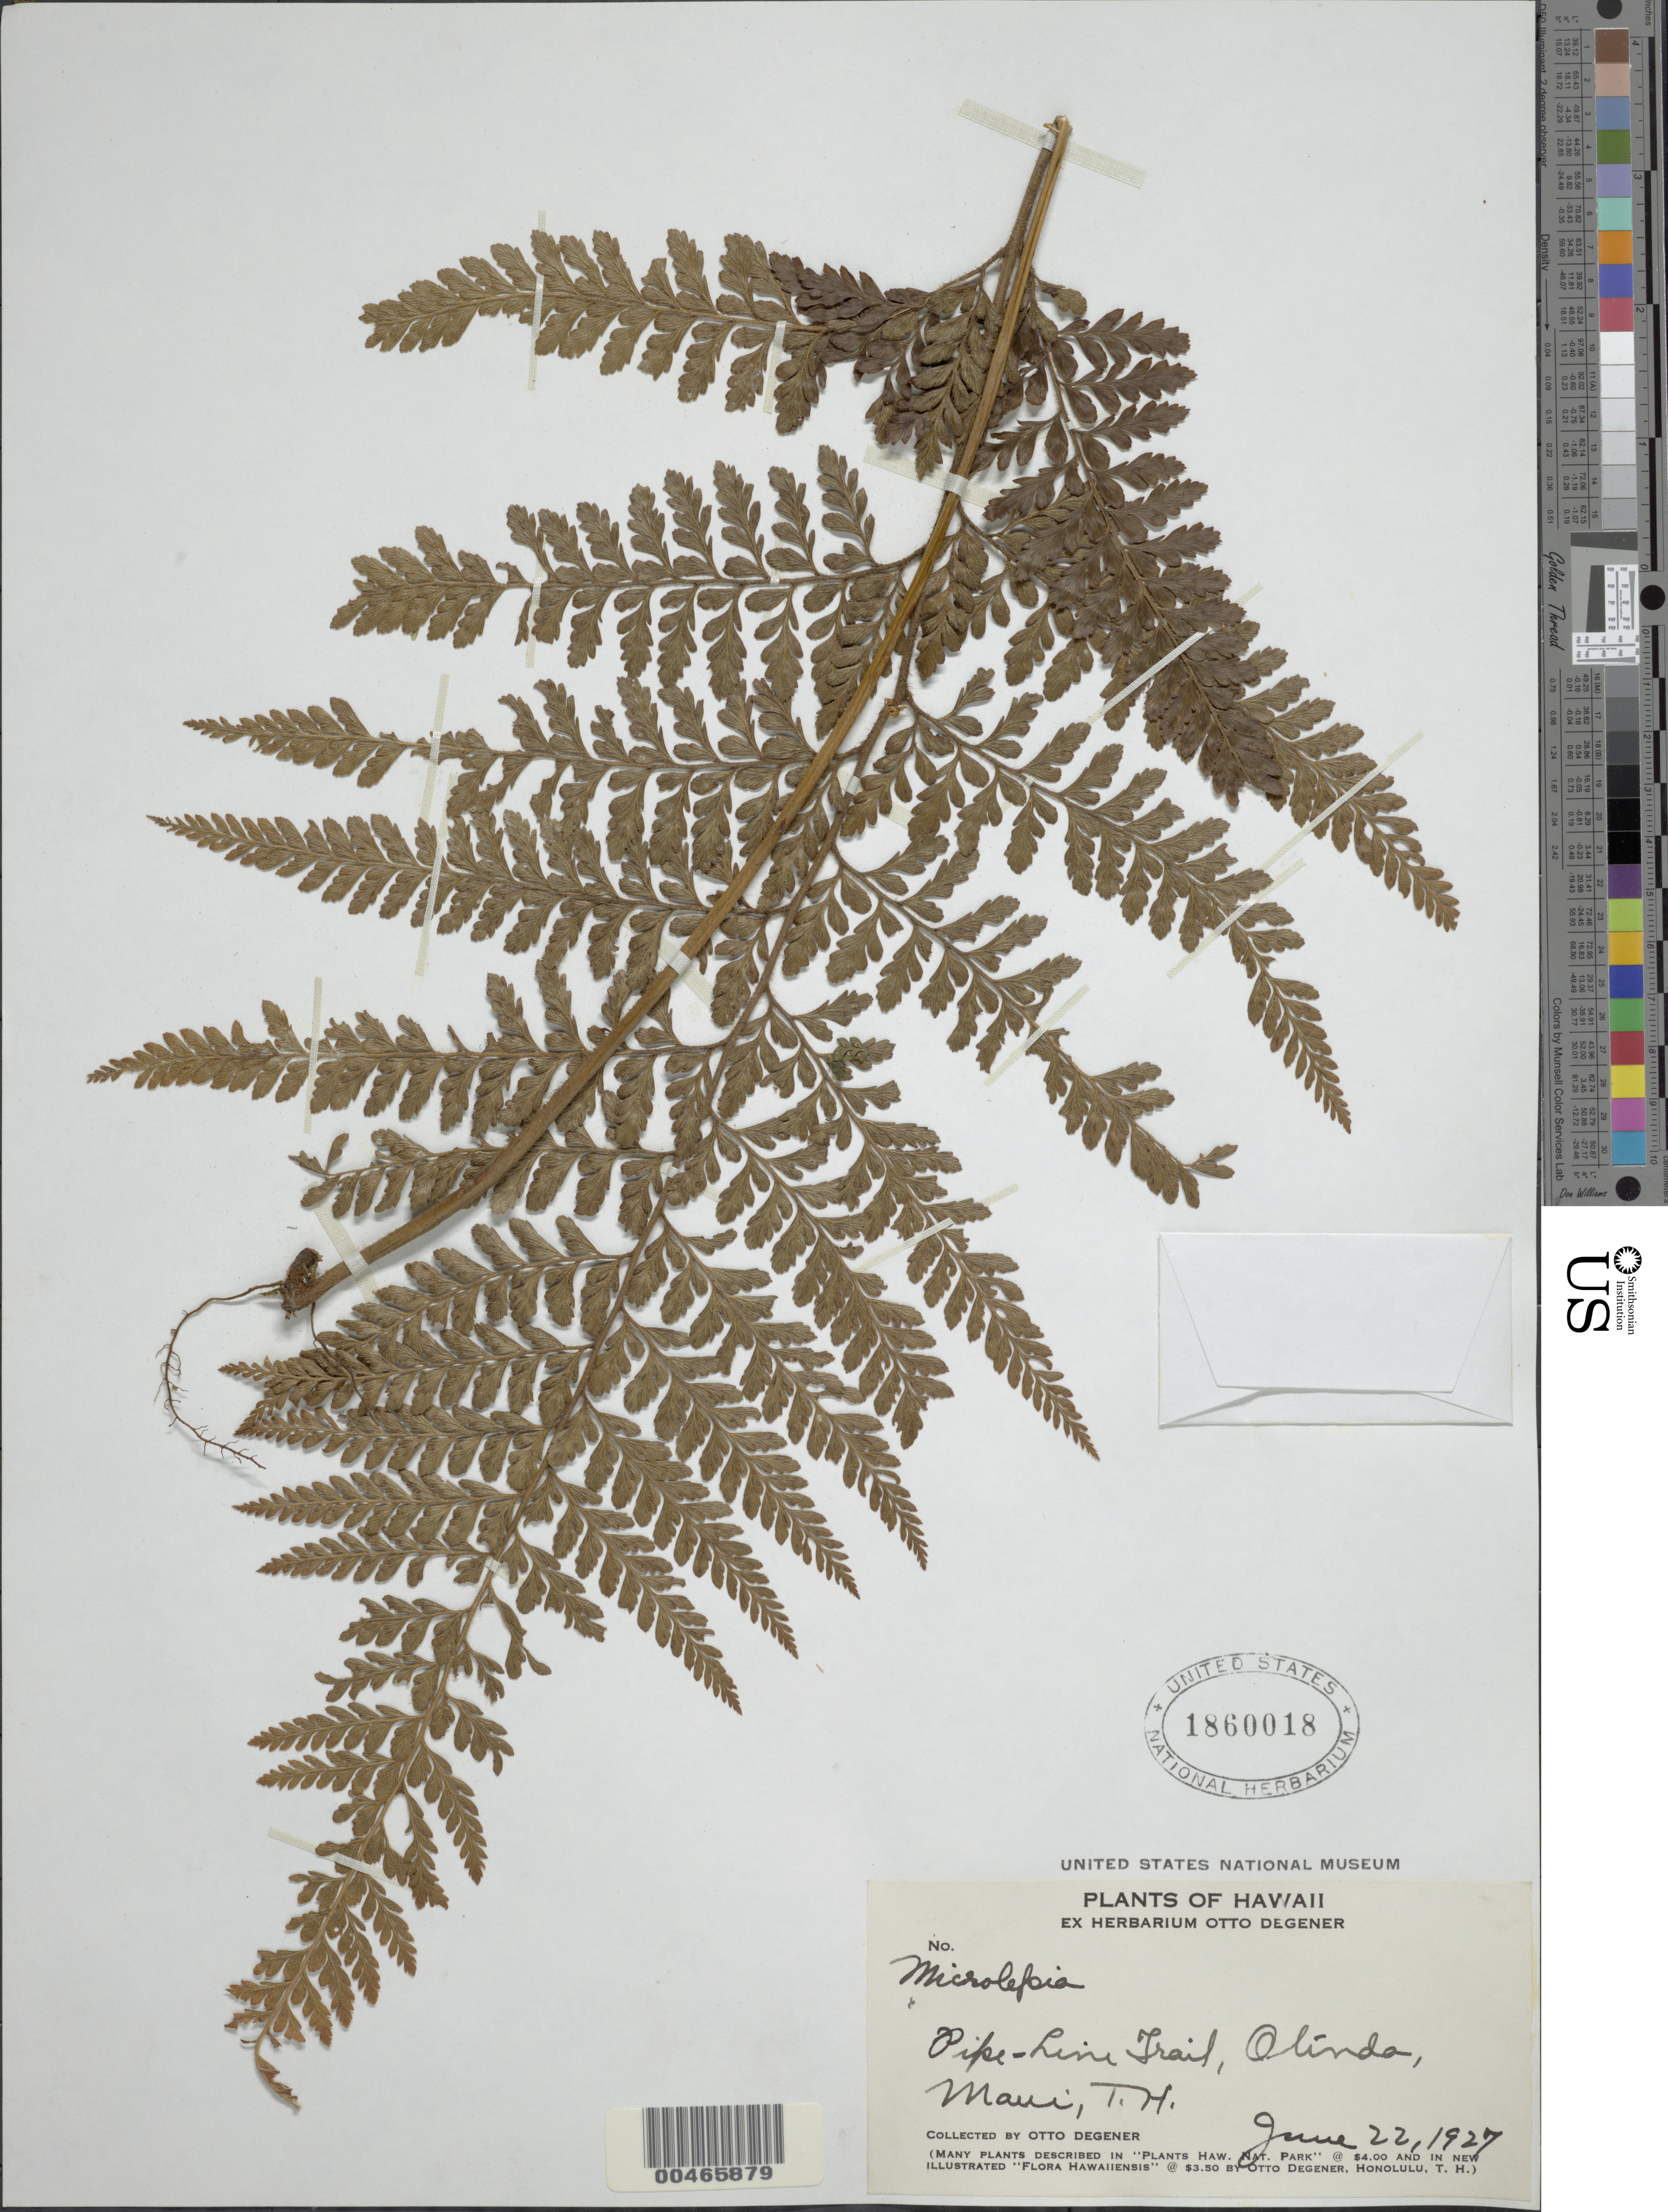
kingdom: Plantae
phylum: Tracheophyta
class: Polypodiopsida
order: Polypodiales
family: Dennstaedtiaceae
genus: Microlepia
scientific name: Microlepia sp.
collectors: O. Degener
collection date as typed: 22 Jun 1927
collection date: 1927-06-22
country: United States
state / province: Hawaii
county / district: Maui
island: Maui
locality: Pipe-Line Trail, Olinda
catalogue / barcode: US 1860018